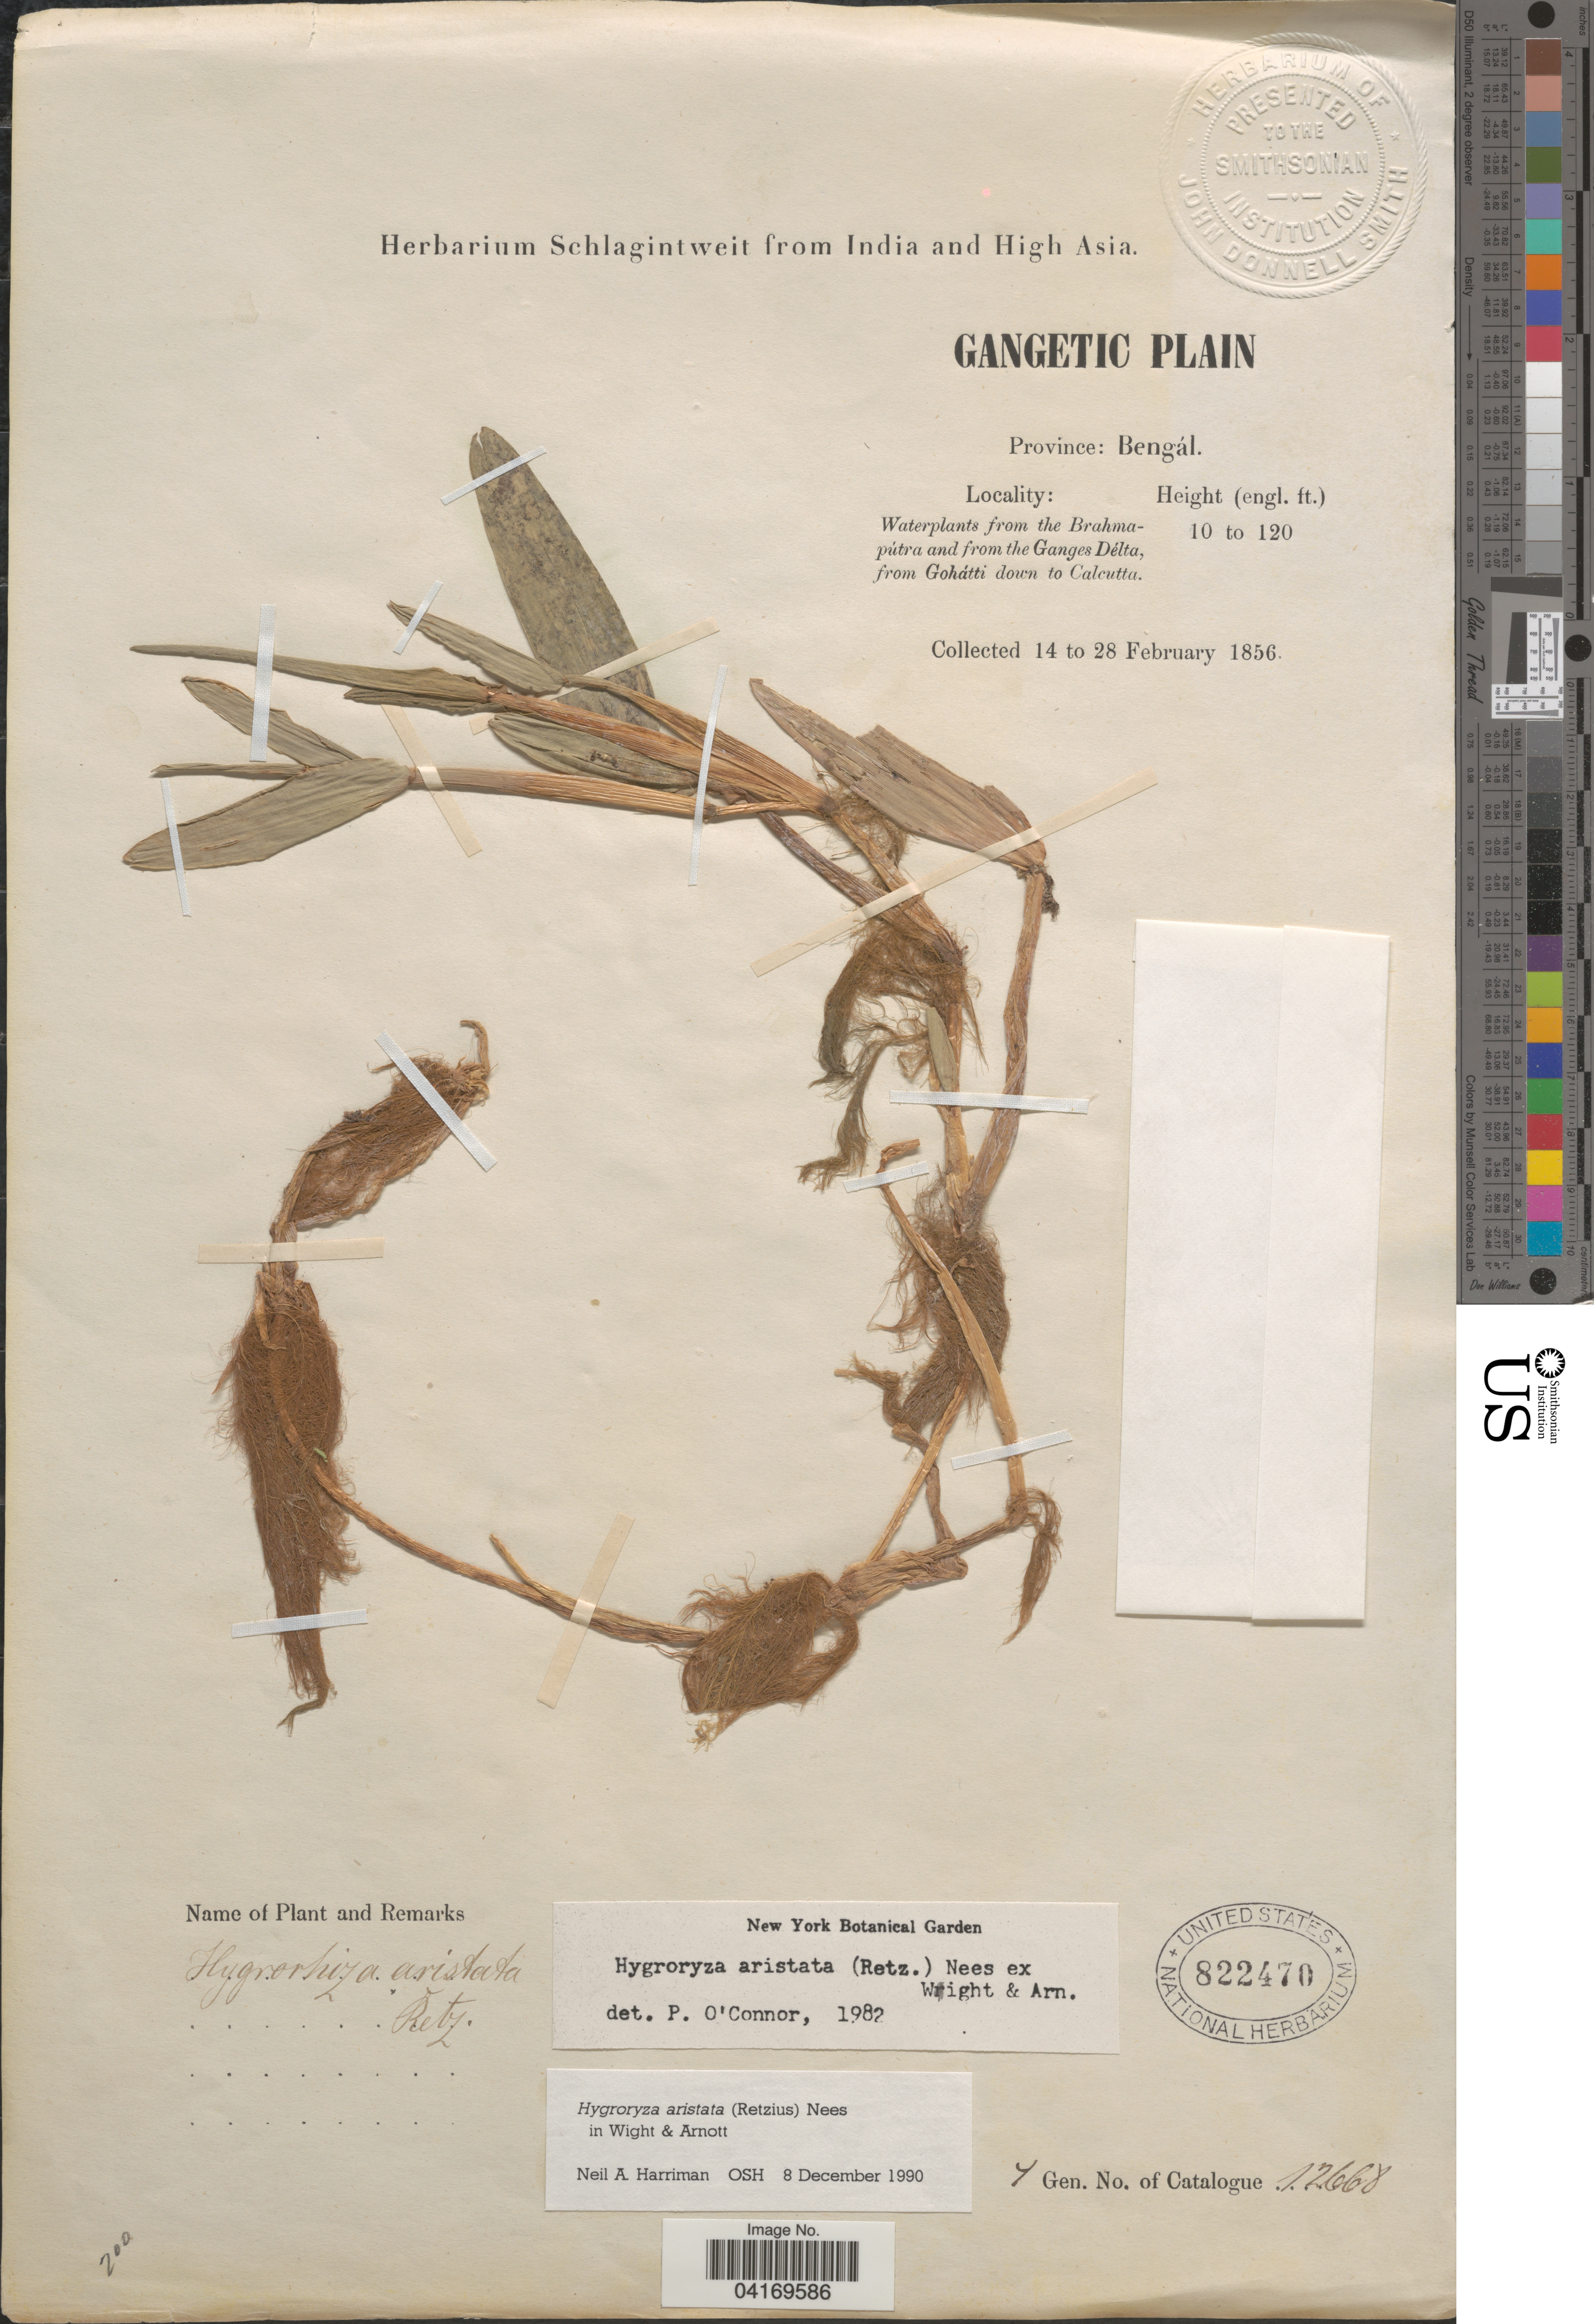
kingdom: Plantae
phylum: Tracheophyta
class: Liliopsida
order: Poales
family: Poaceae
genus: Hygroryza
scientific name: Hygroryza aristata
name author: (Retz.) Nees ex Wright & Arn.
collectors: ex herb. Schlagintweit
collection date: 1856-02-14/1856-02-28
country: India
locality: High Asia. Gangetic Plain. Province: Bengál. Waterplants from the Brahmapútra and from the Ganges Délta, from Gohátti down to Calcutta.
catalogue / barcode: US 822470